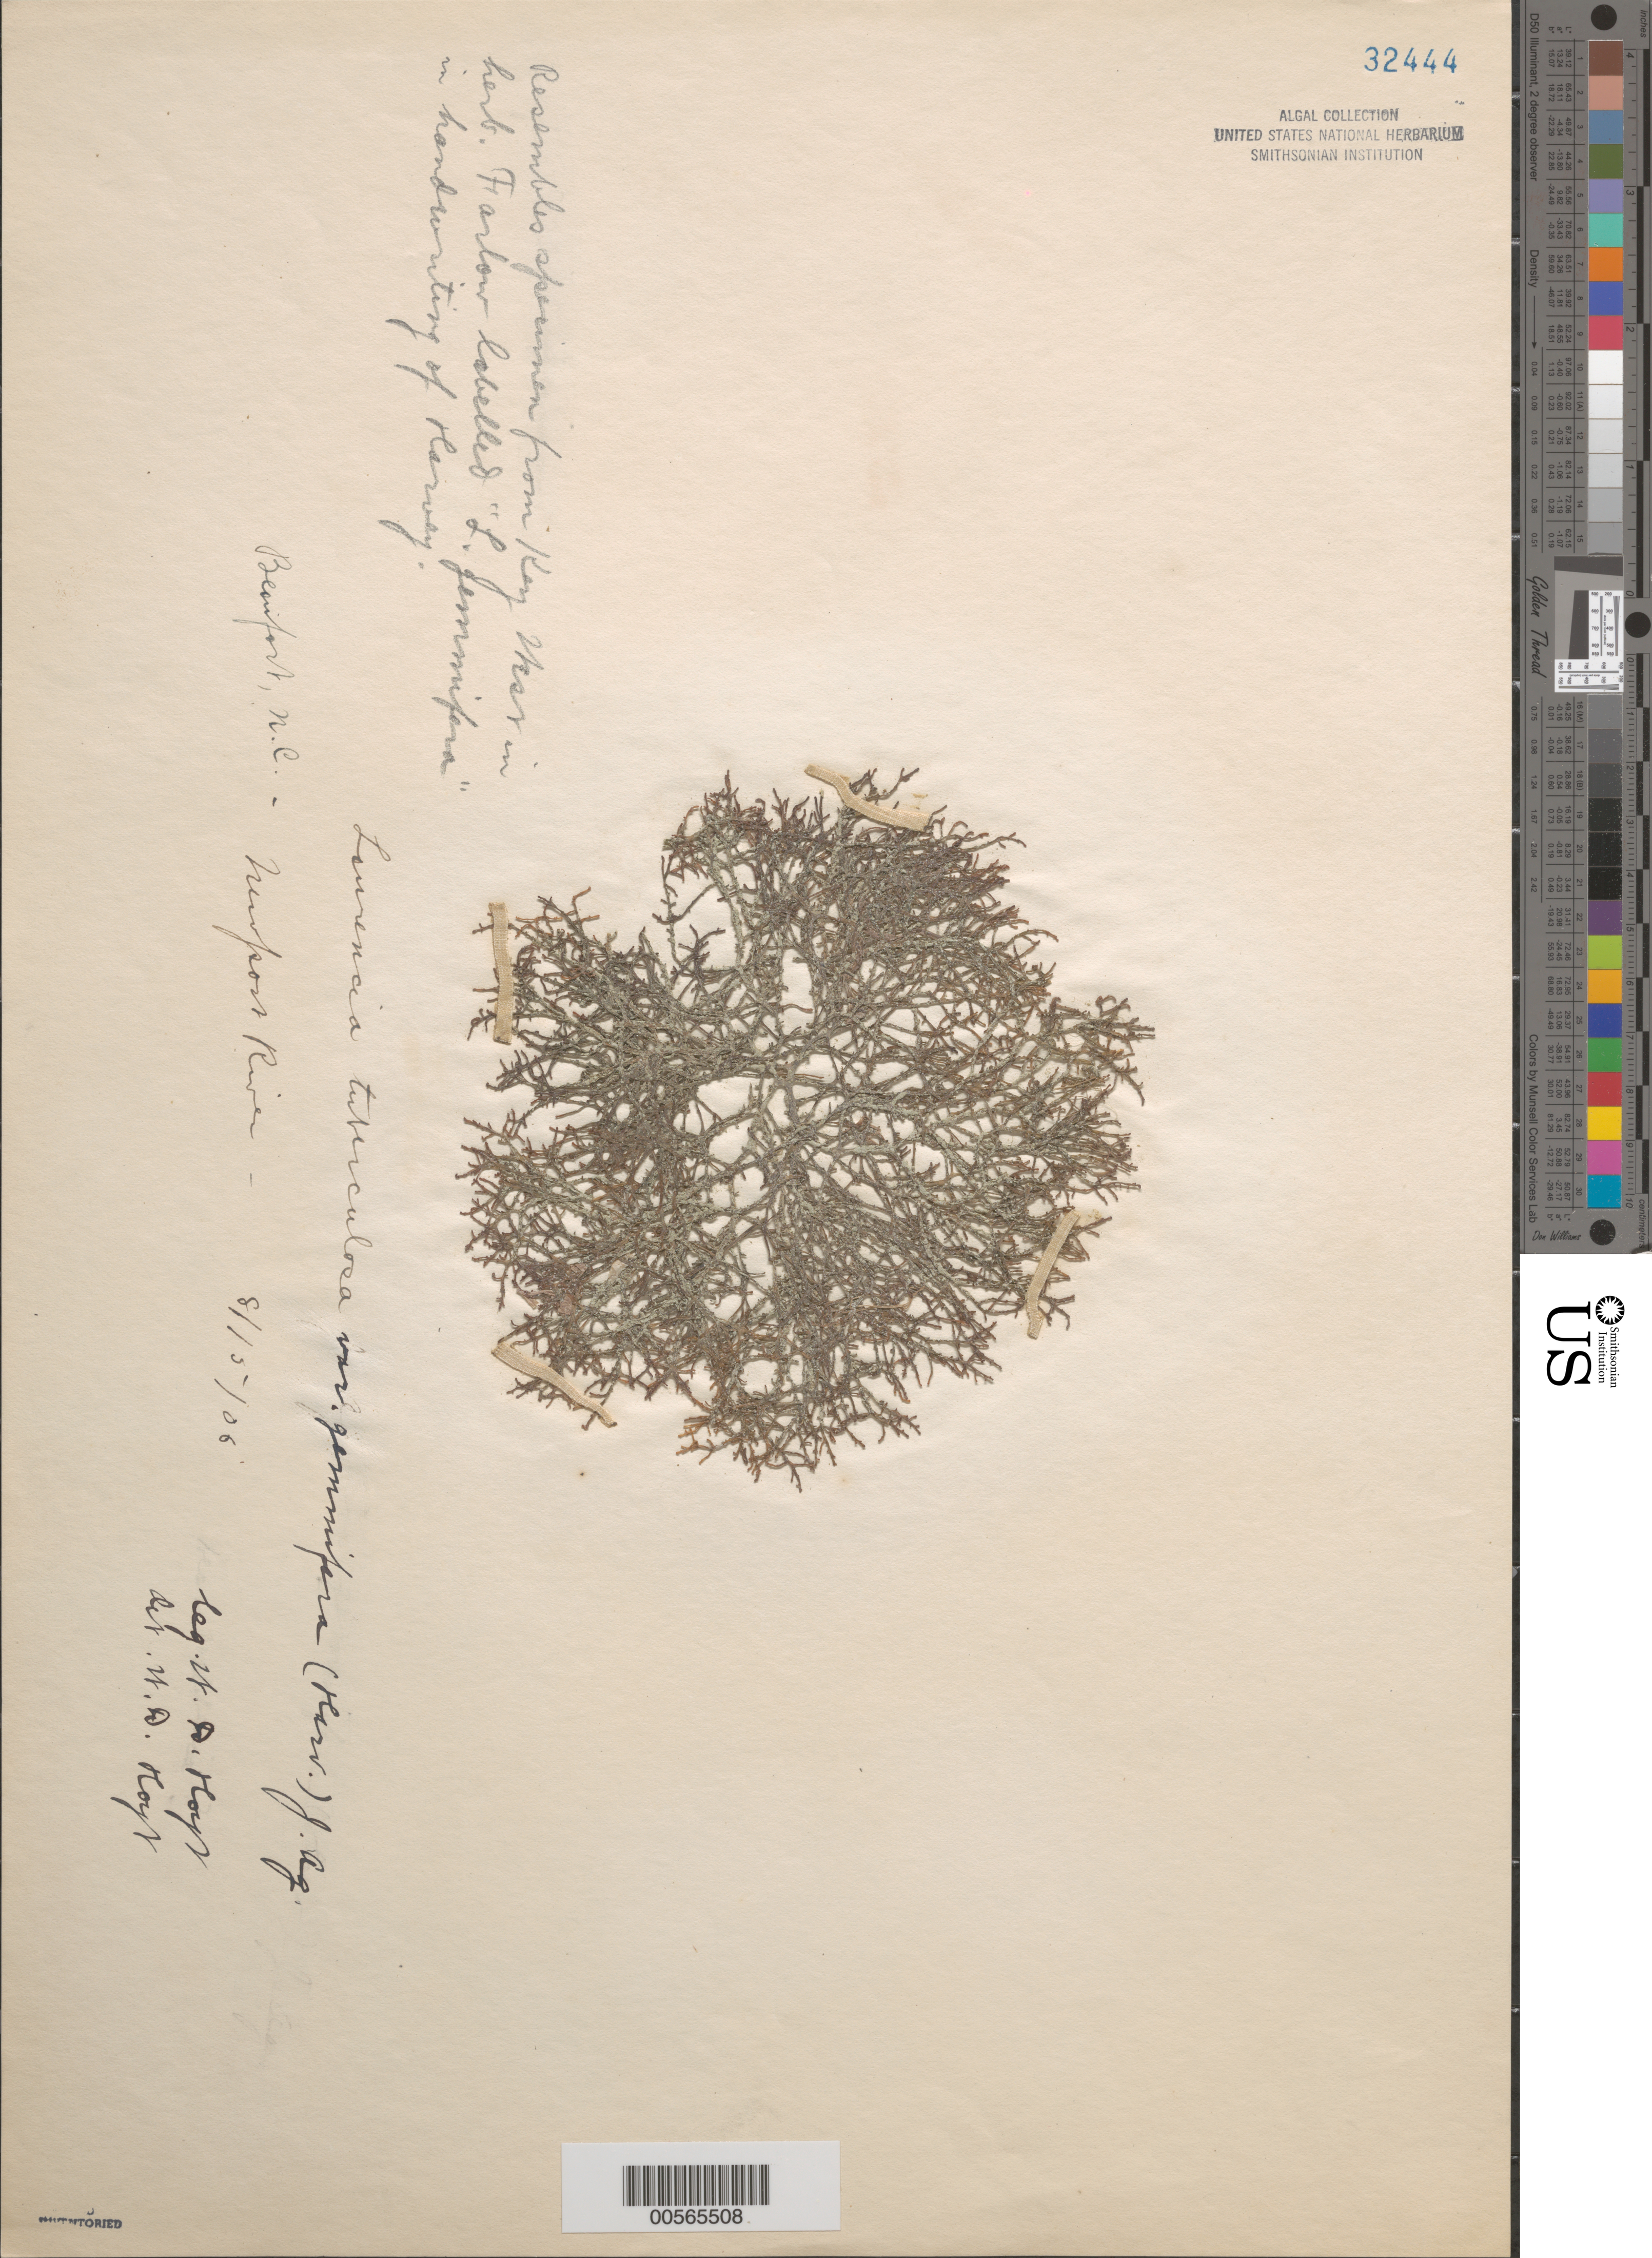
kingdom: Plantae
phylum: Rhodophyta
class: Florideophyceae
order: Ceramiales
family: Rhodomelaceae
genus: Laurencia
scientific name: Laurencia tuberculosa var. gemmifera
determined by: Hoyt, W. D.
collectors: W. D. Hoyt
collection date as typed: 15 Aug 1906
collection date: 1906-08-15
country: United States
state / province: North Carolina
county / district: Carteret County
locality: Beaufort, Newport River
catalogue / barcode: US 32444